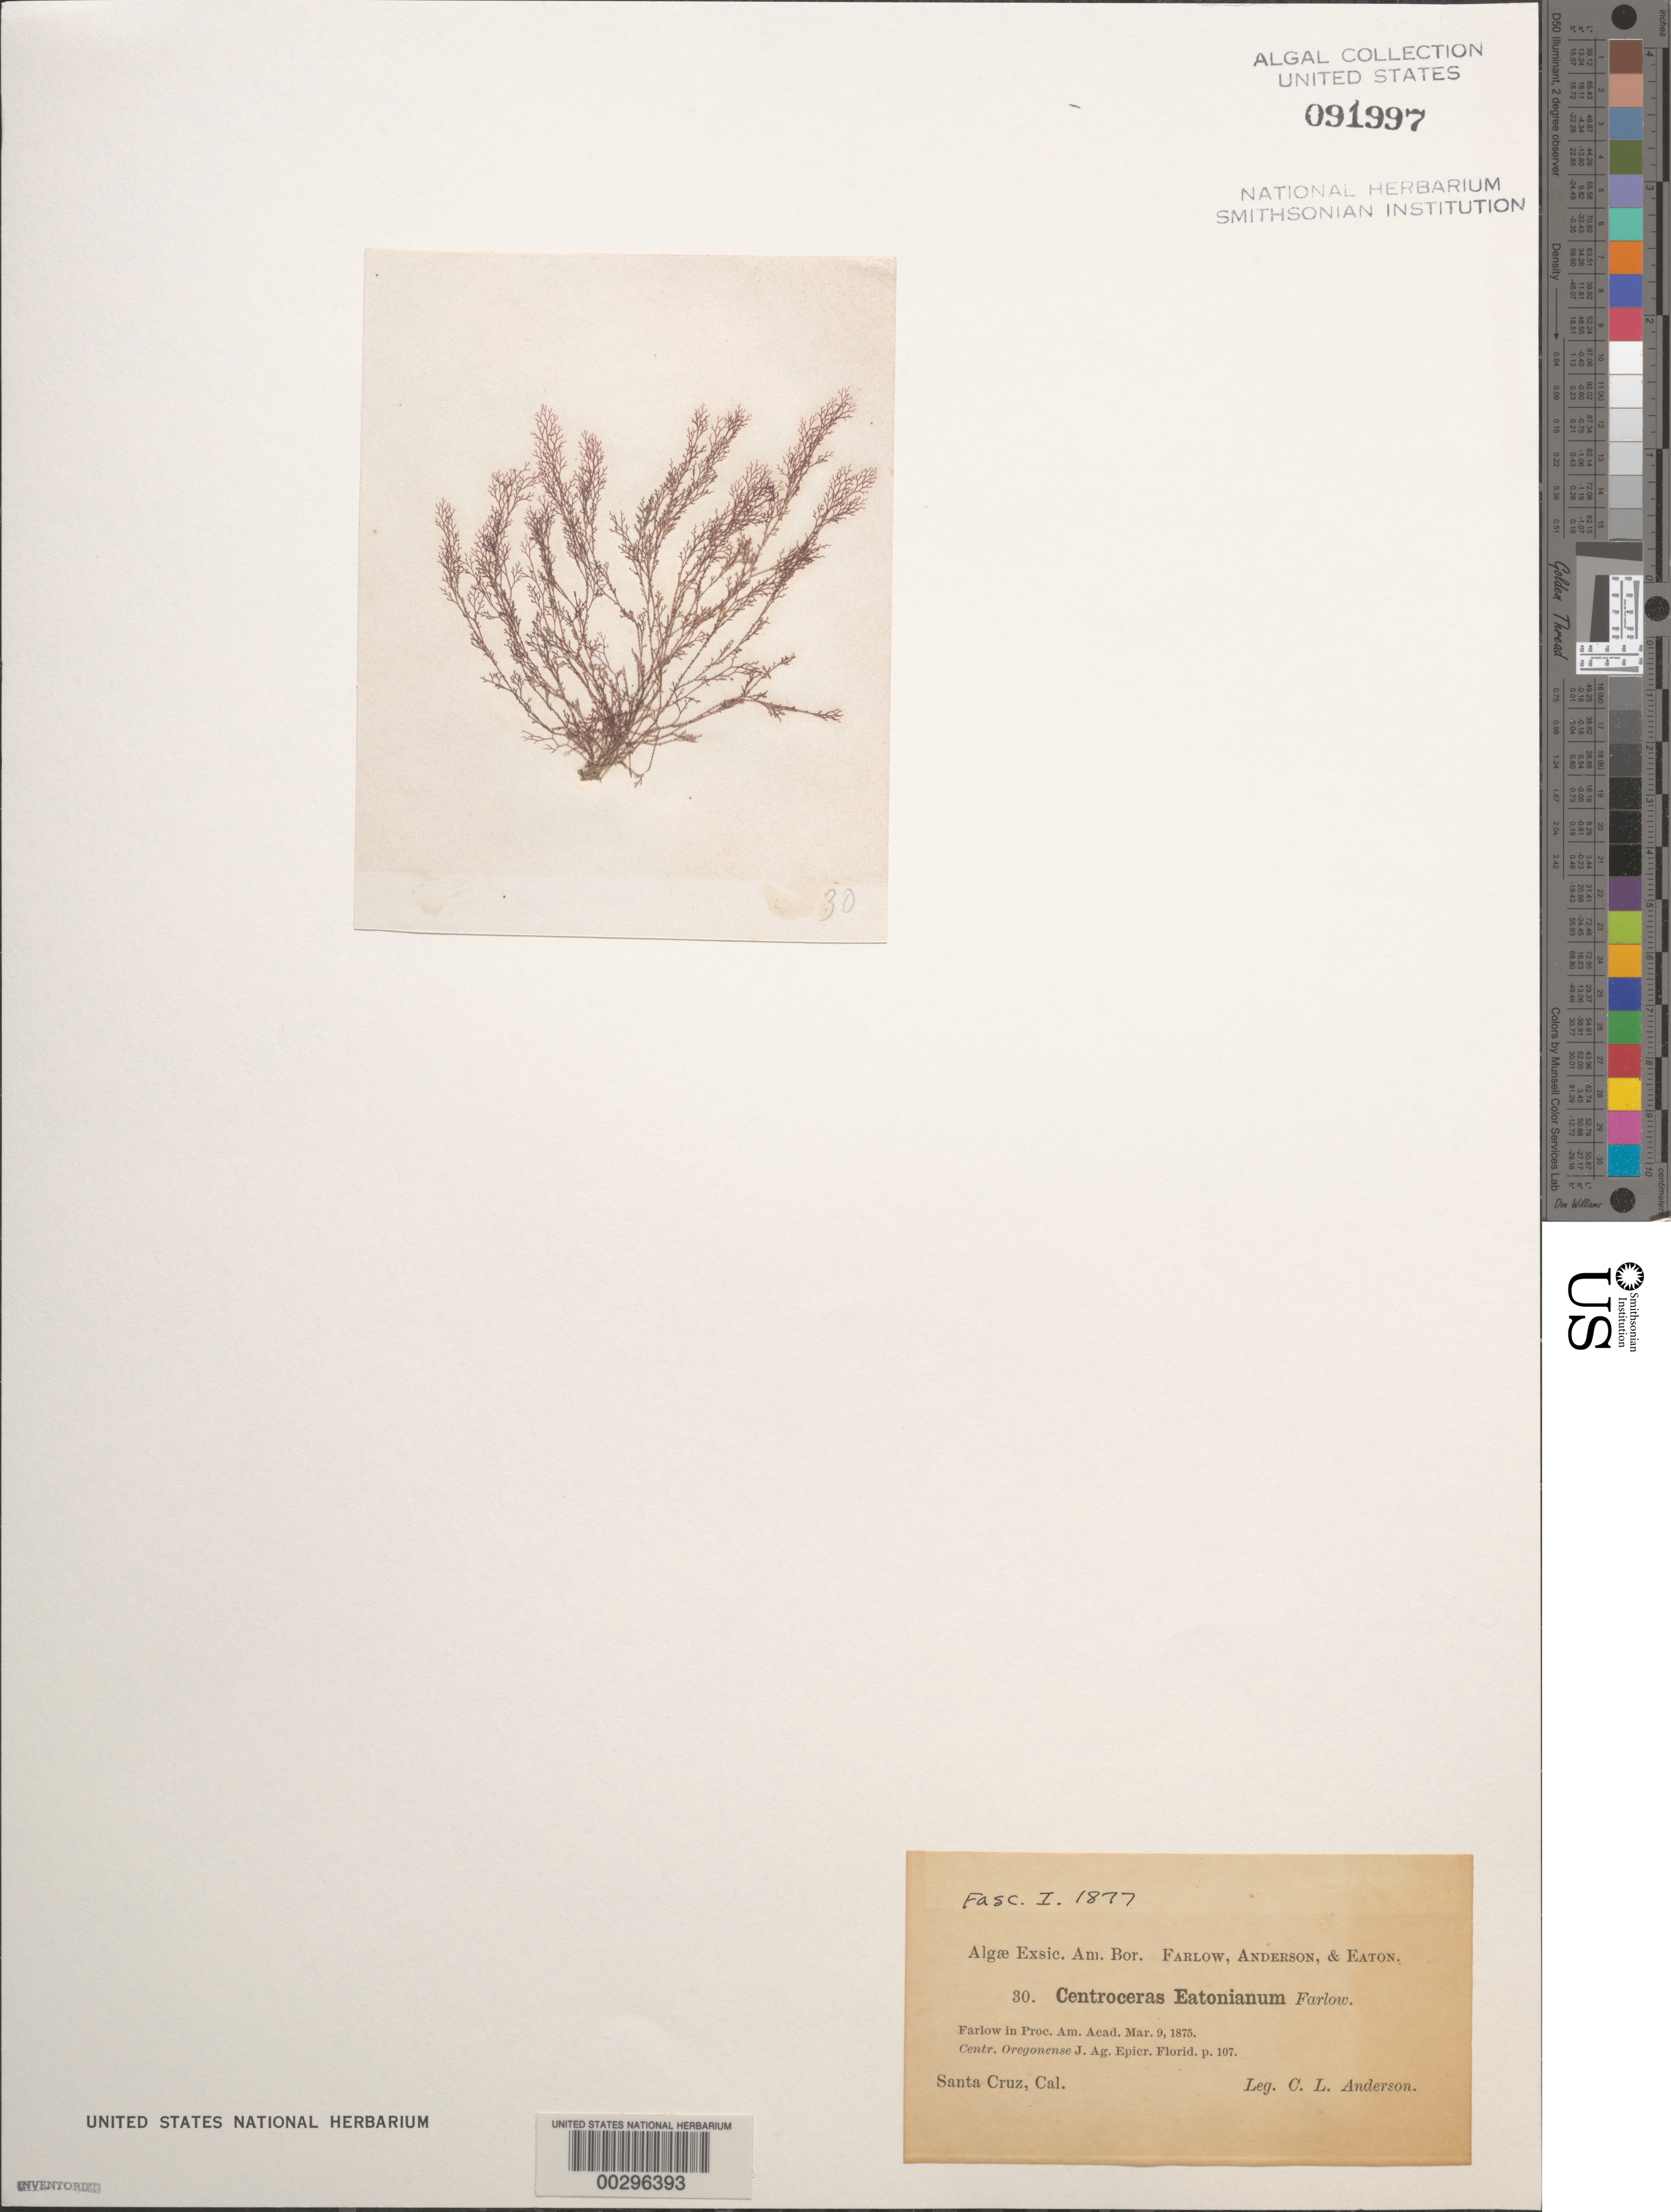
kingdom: Plantae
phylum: Rhodophyta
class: Florideophyceae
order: Ceramiales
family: Ceramiaceae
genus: Corallophila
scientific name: Corallophila eatoniana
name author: (Farl.) T.O. Cho et al.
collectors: C. L. Anderson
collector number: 30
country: United States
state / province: California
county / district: Santa Cruz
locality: Santa Cruz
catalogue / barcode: US 91997